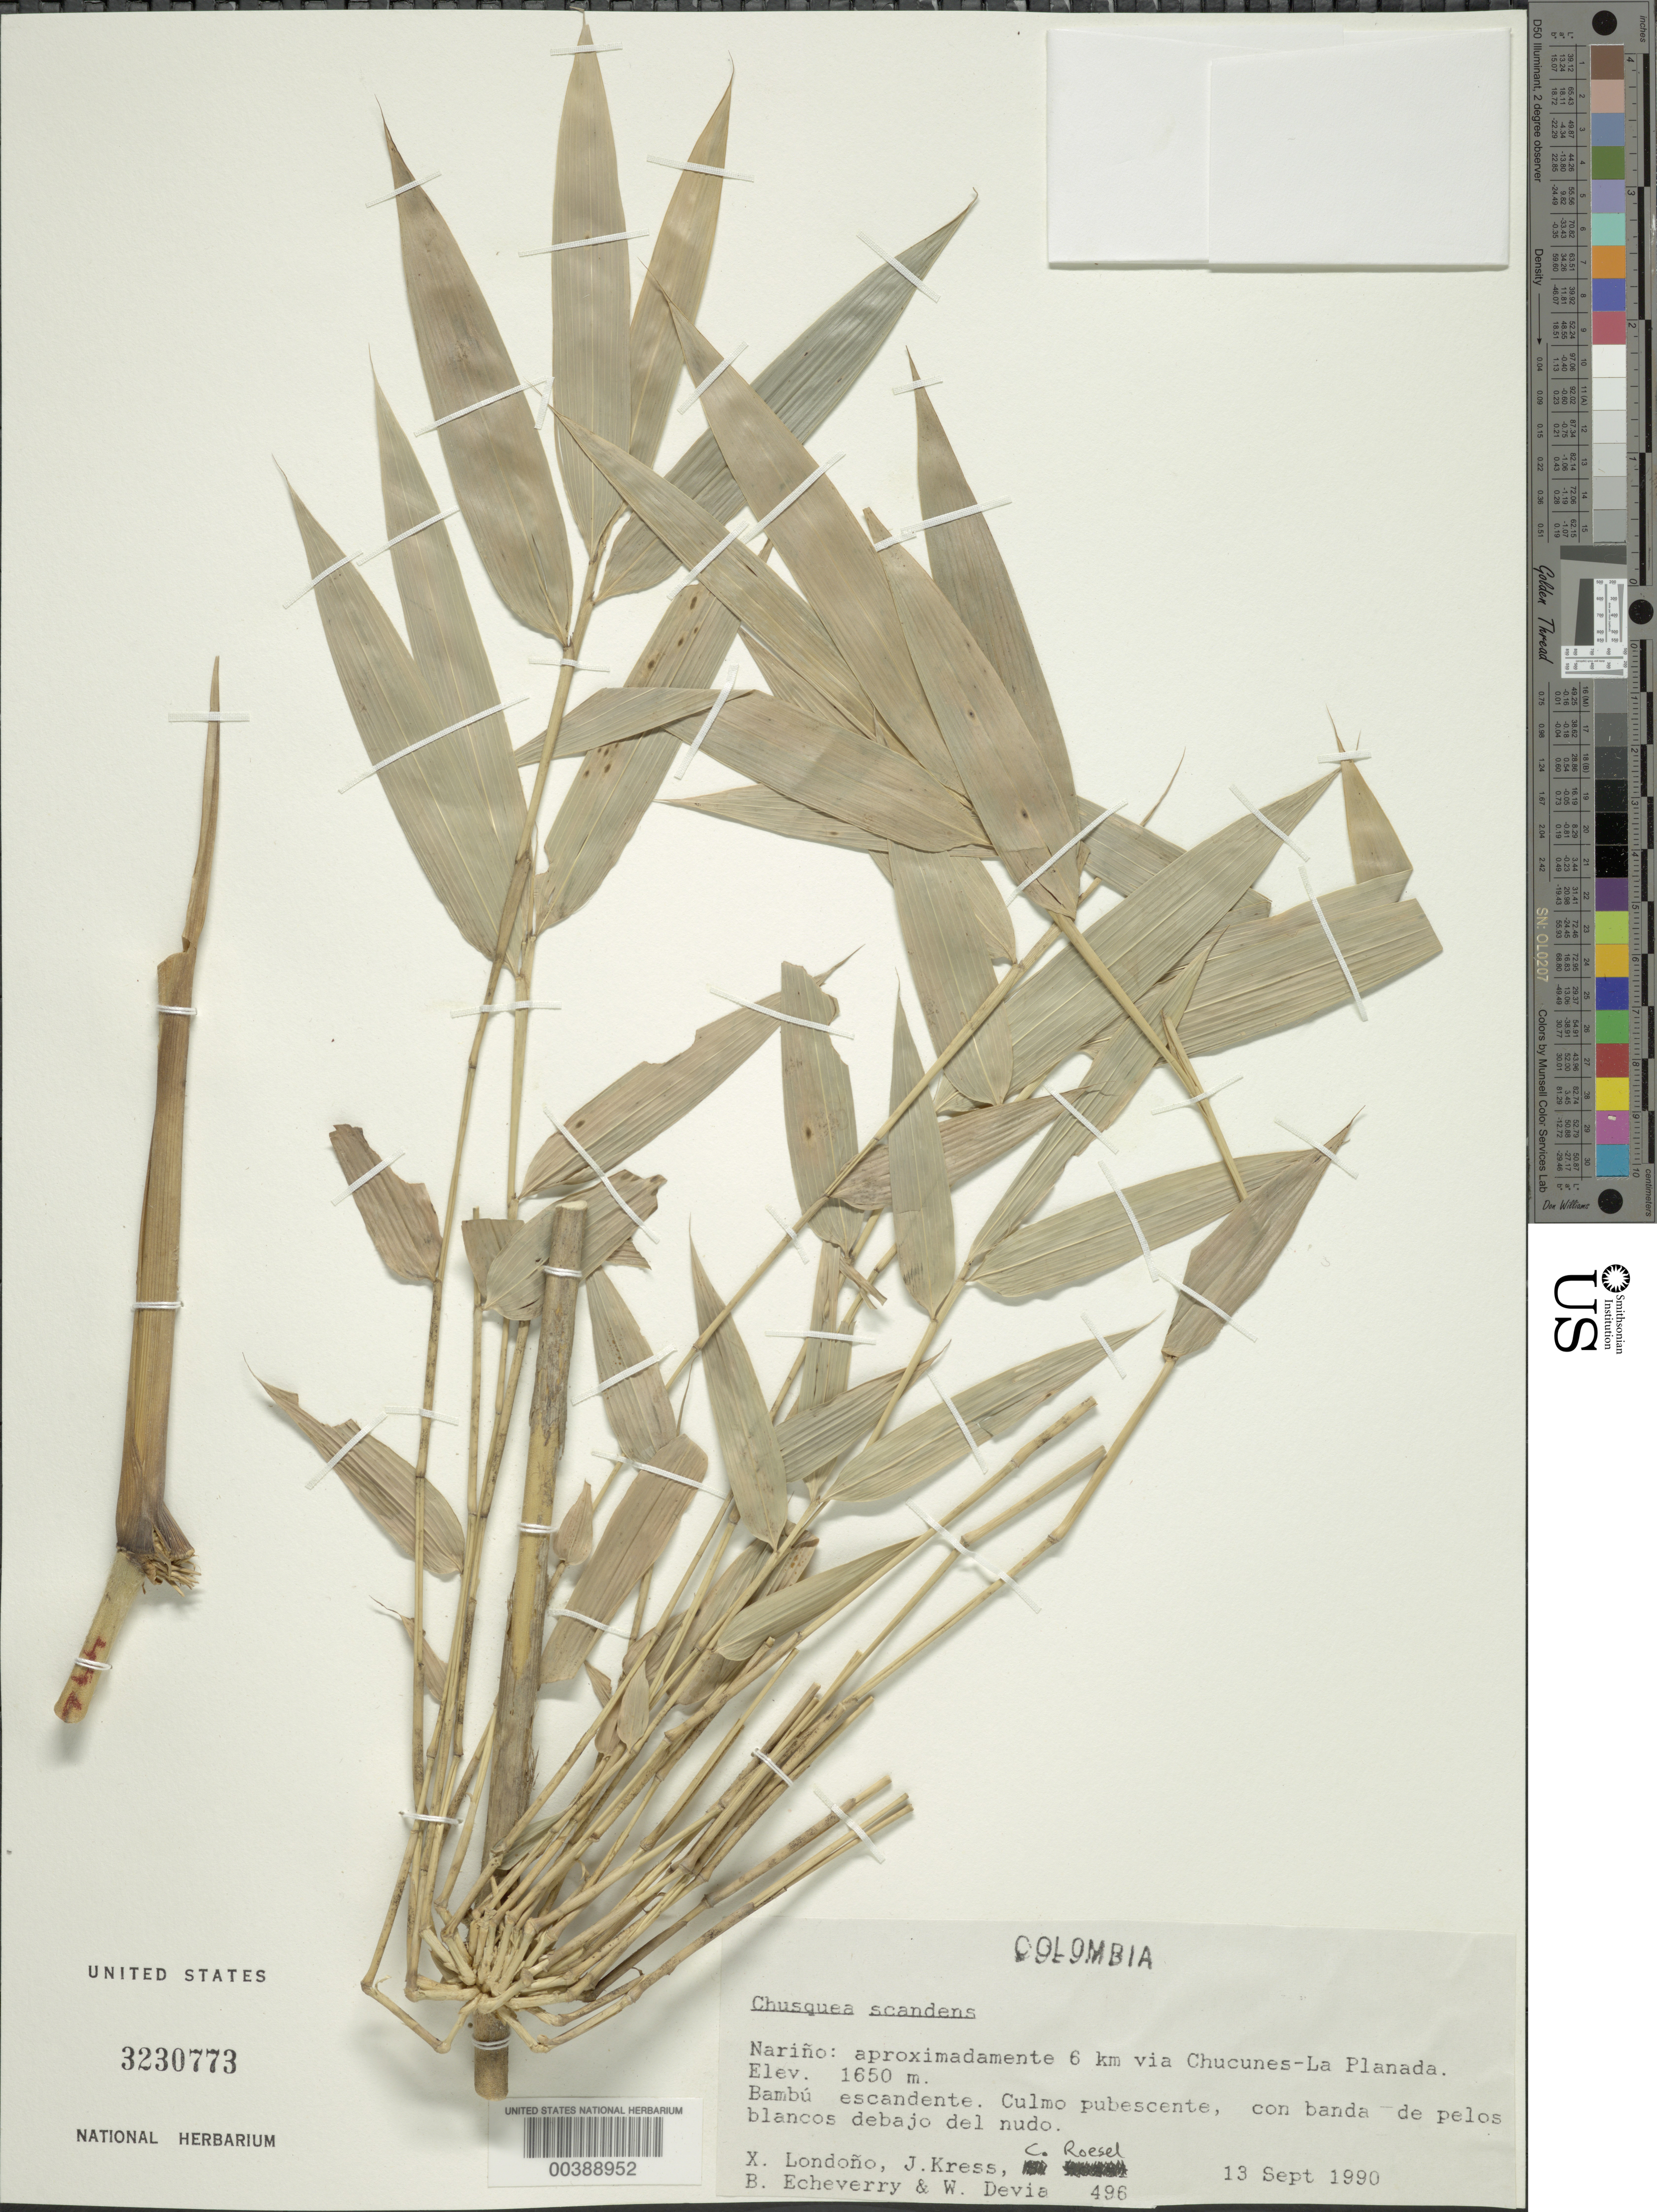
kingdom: Plantae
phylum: Tracheophyta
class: Liliopsida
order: Poales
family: Poaceae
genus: Chusquea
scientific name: Chusquea scandens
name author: Kunth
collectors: X. Londoño, W. J. Kress, C. S. Roesel, B. Echeverry & W. Devia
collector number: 496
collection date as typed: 13 Sep 1990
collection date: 1990-09-13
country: Colombia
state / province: Nariño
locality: Ca 6 km via Chucunes-la Planada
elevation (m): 1650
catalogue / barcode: US 3230773